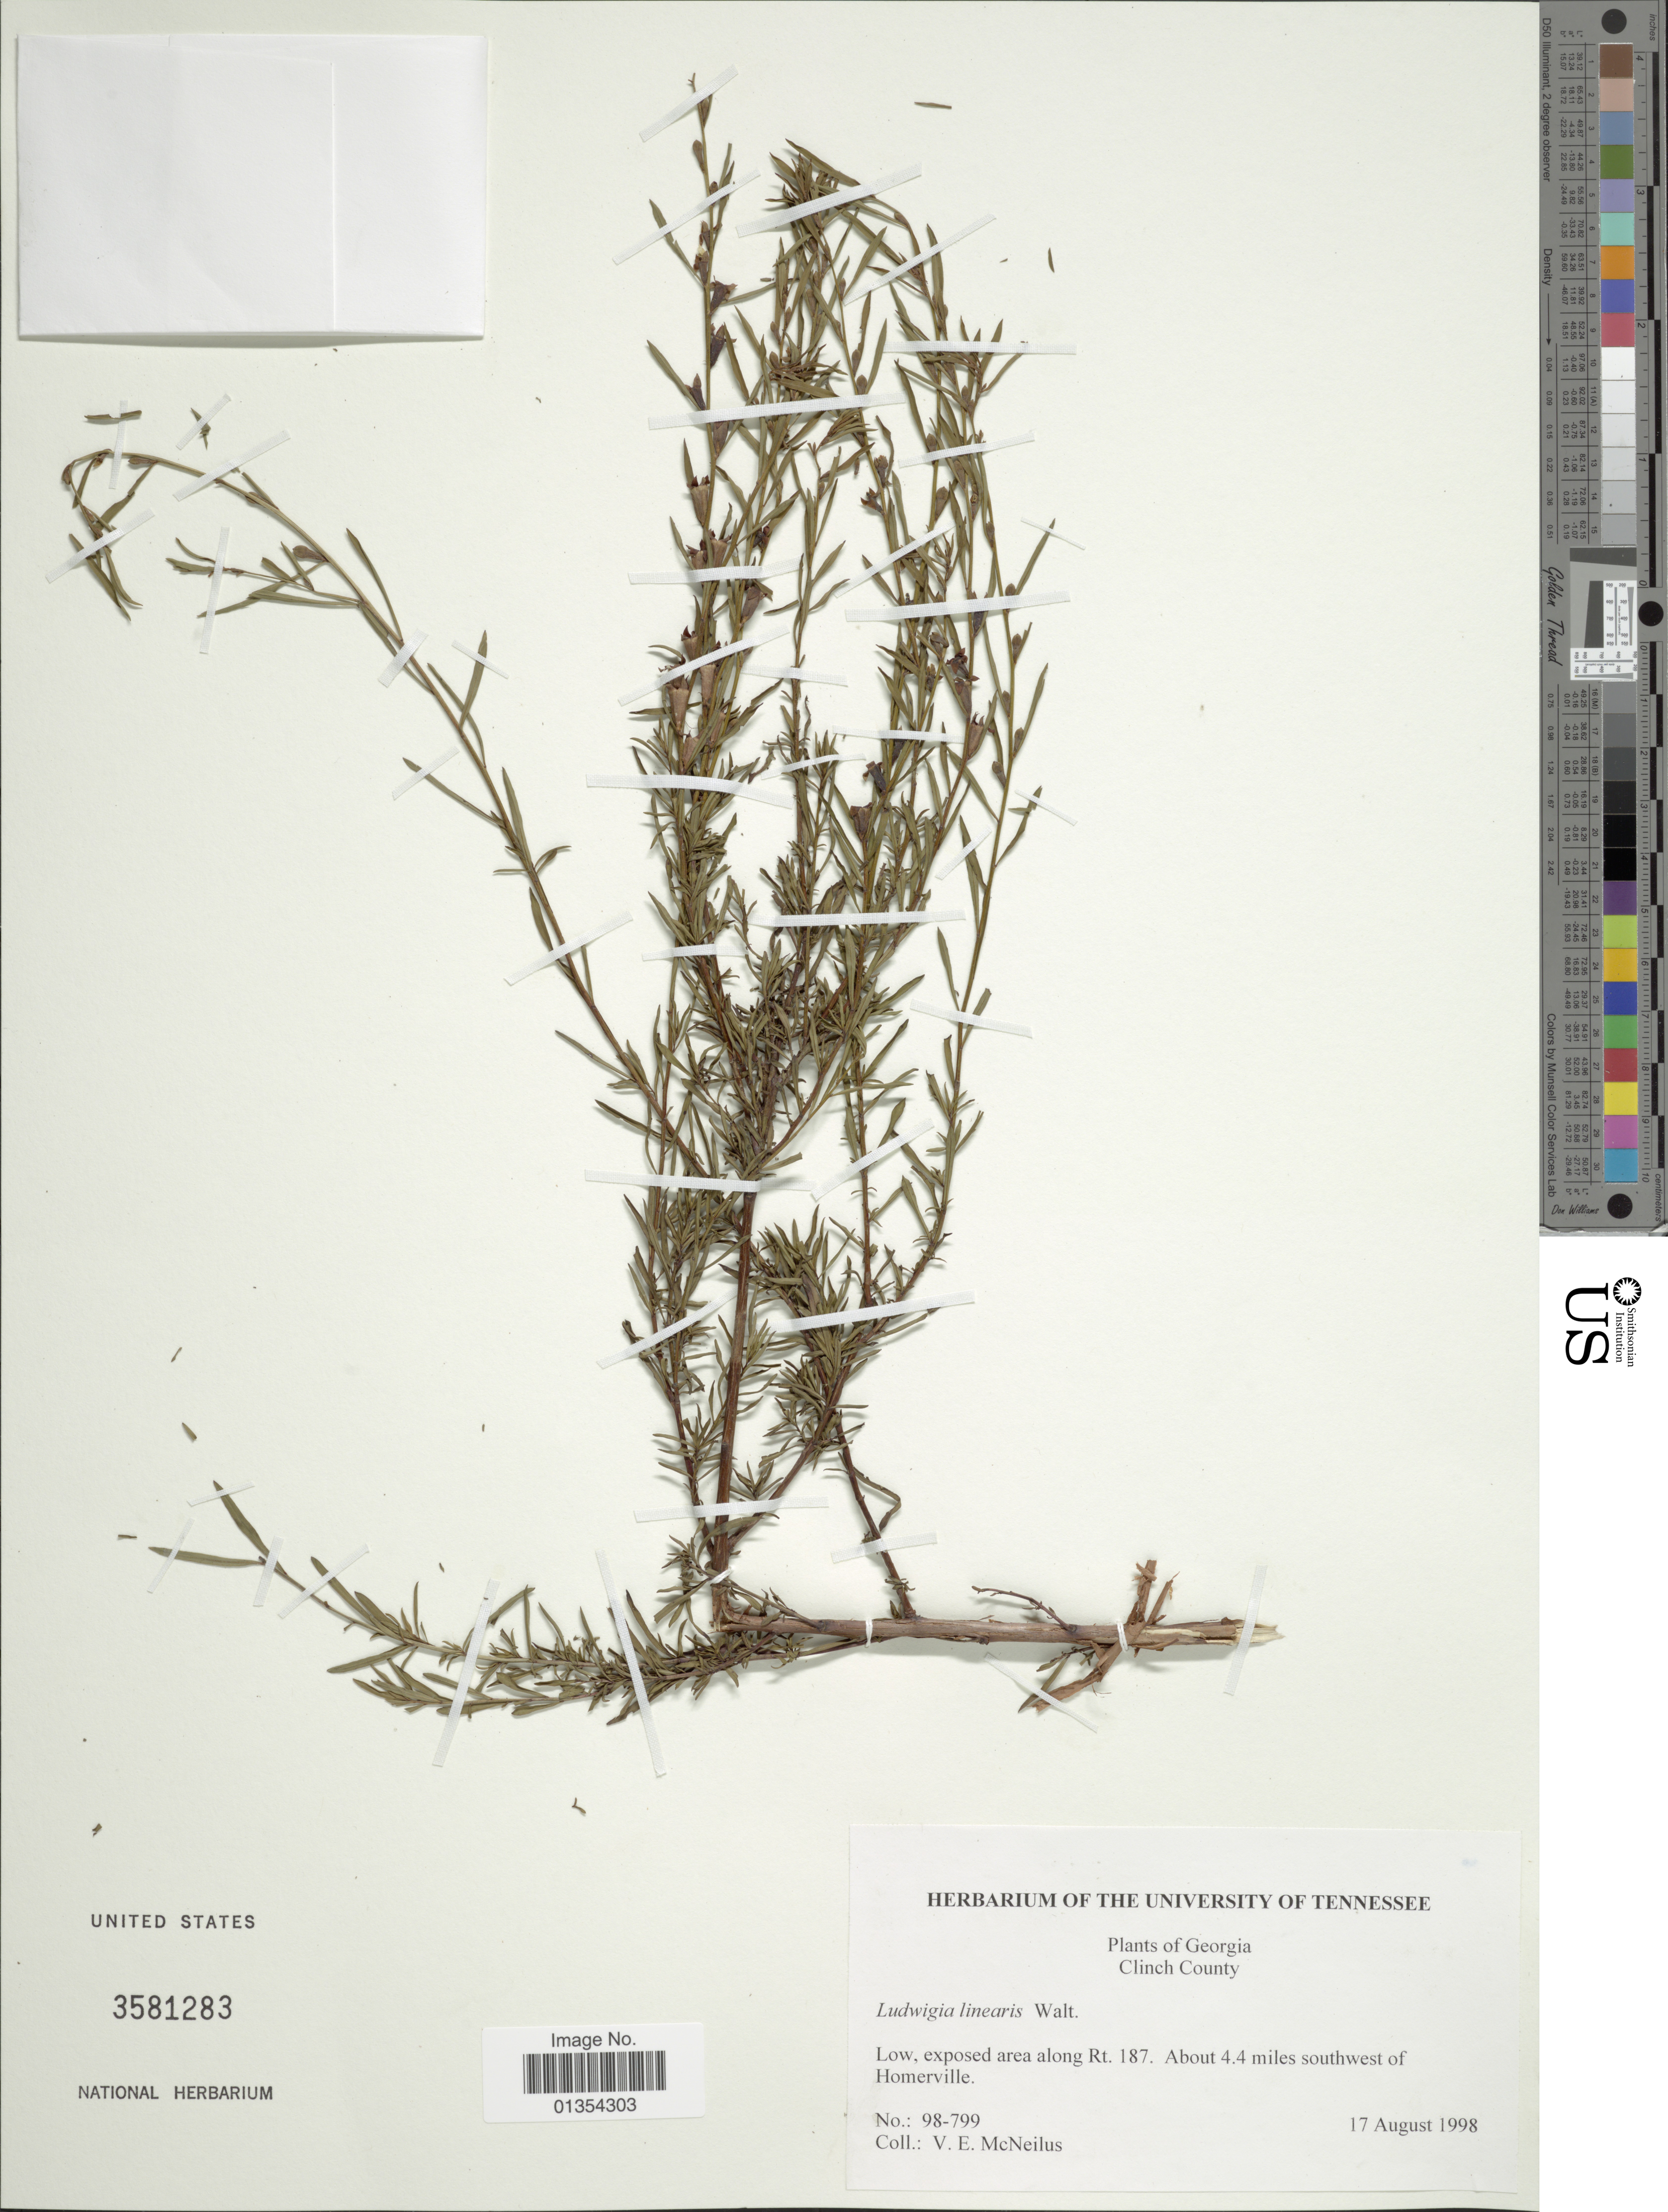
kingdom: Plantae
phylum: Tracheophyta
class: Magnoliopsida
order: Myrtales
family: Onagraceae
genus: Ludwigia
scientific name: Ludwigia linearis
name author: Walter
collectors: V. Mcneilus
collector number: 98-799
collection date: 1998-08-17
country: United States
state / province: Georgia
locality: Clinch County, exposed area along Rt. 187. About 4.4 miles southwest of Homerville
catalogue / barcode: US 3581283